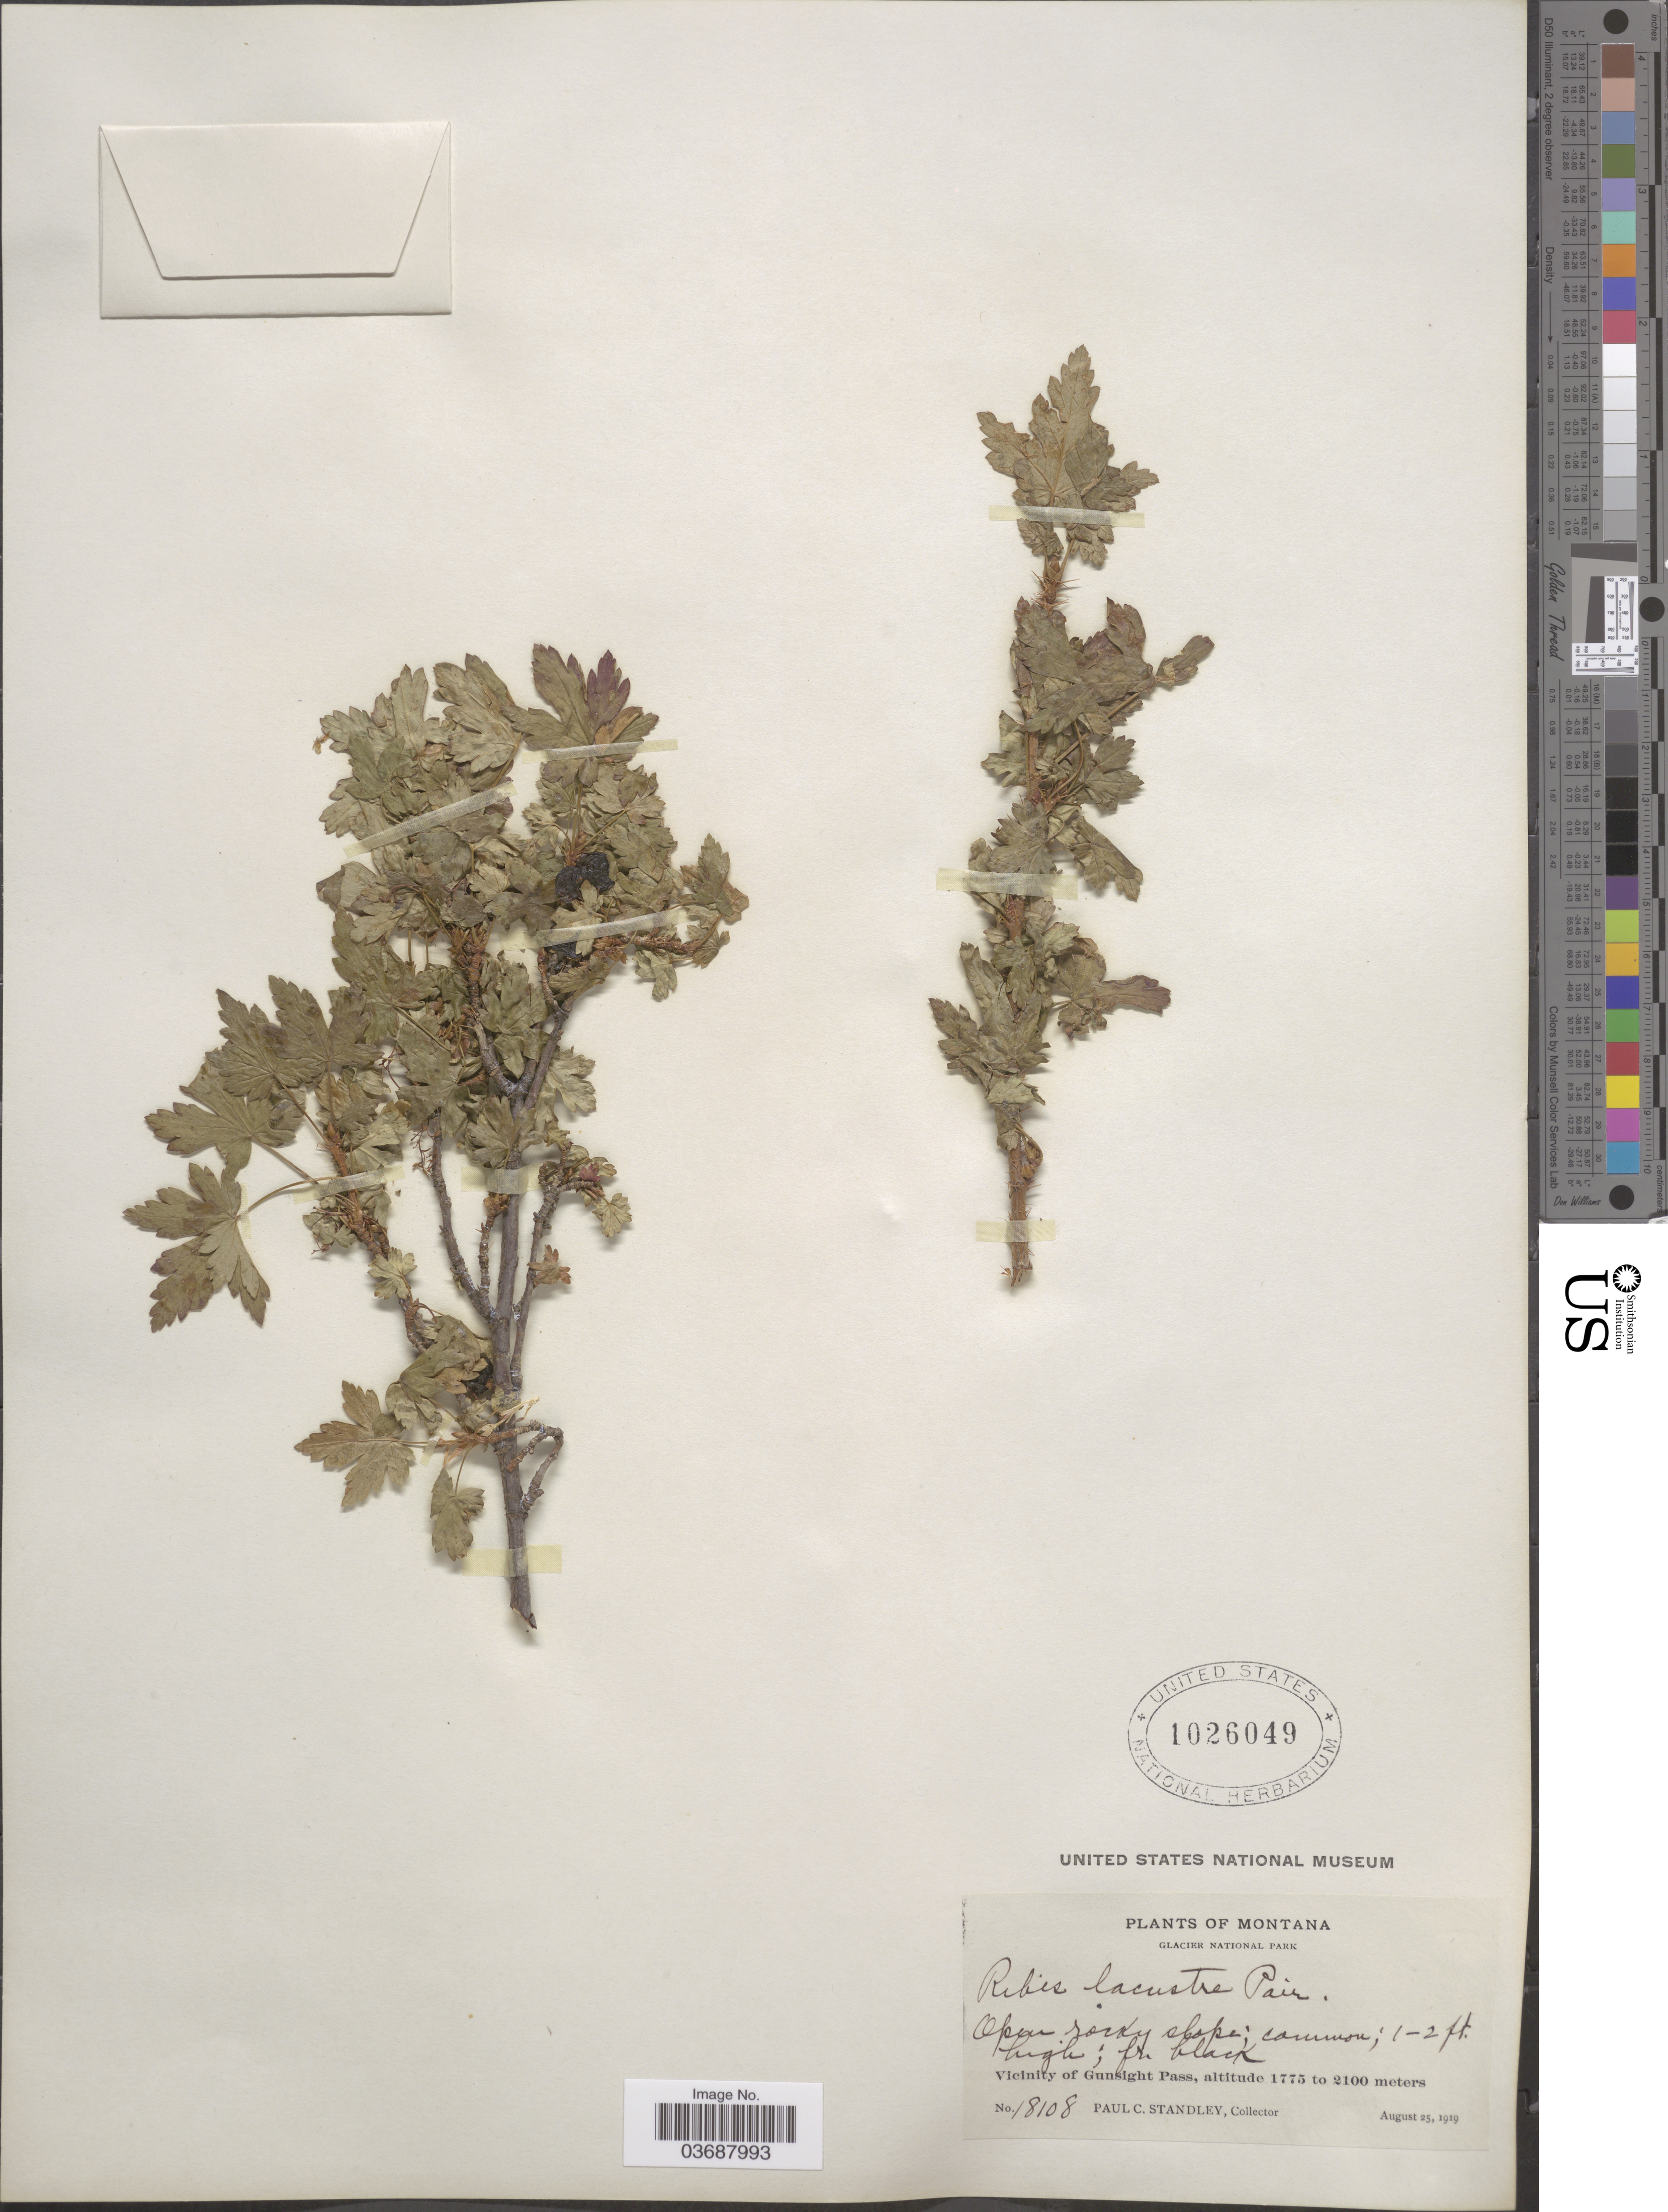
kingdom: Plantae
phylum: Tracheophyta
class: Magnoliopsida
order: Saxifragales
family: Grossulariaceae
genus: Ribes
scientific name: Ribes lacustre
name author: (Pers.) Poir.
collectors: P. C. Standley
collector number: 18108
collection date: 1919-08-25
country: United States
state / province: Montana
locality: Glacier National Park. Vicinity of Gunsight Pass.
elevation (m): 1775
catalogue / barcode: US 1026049